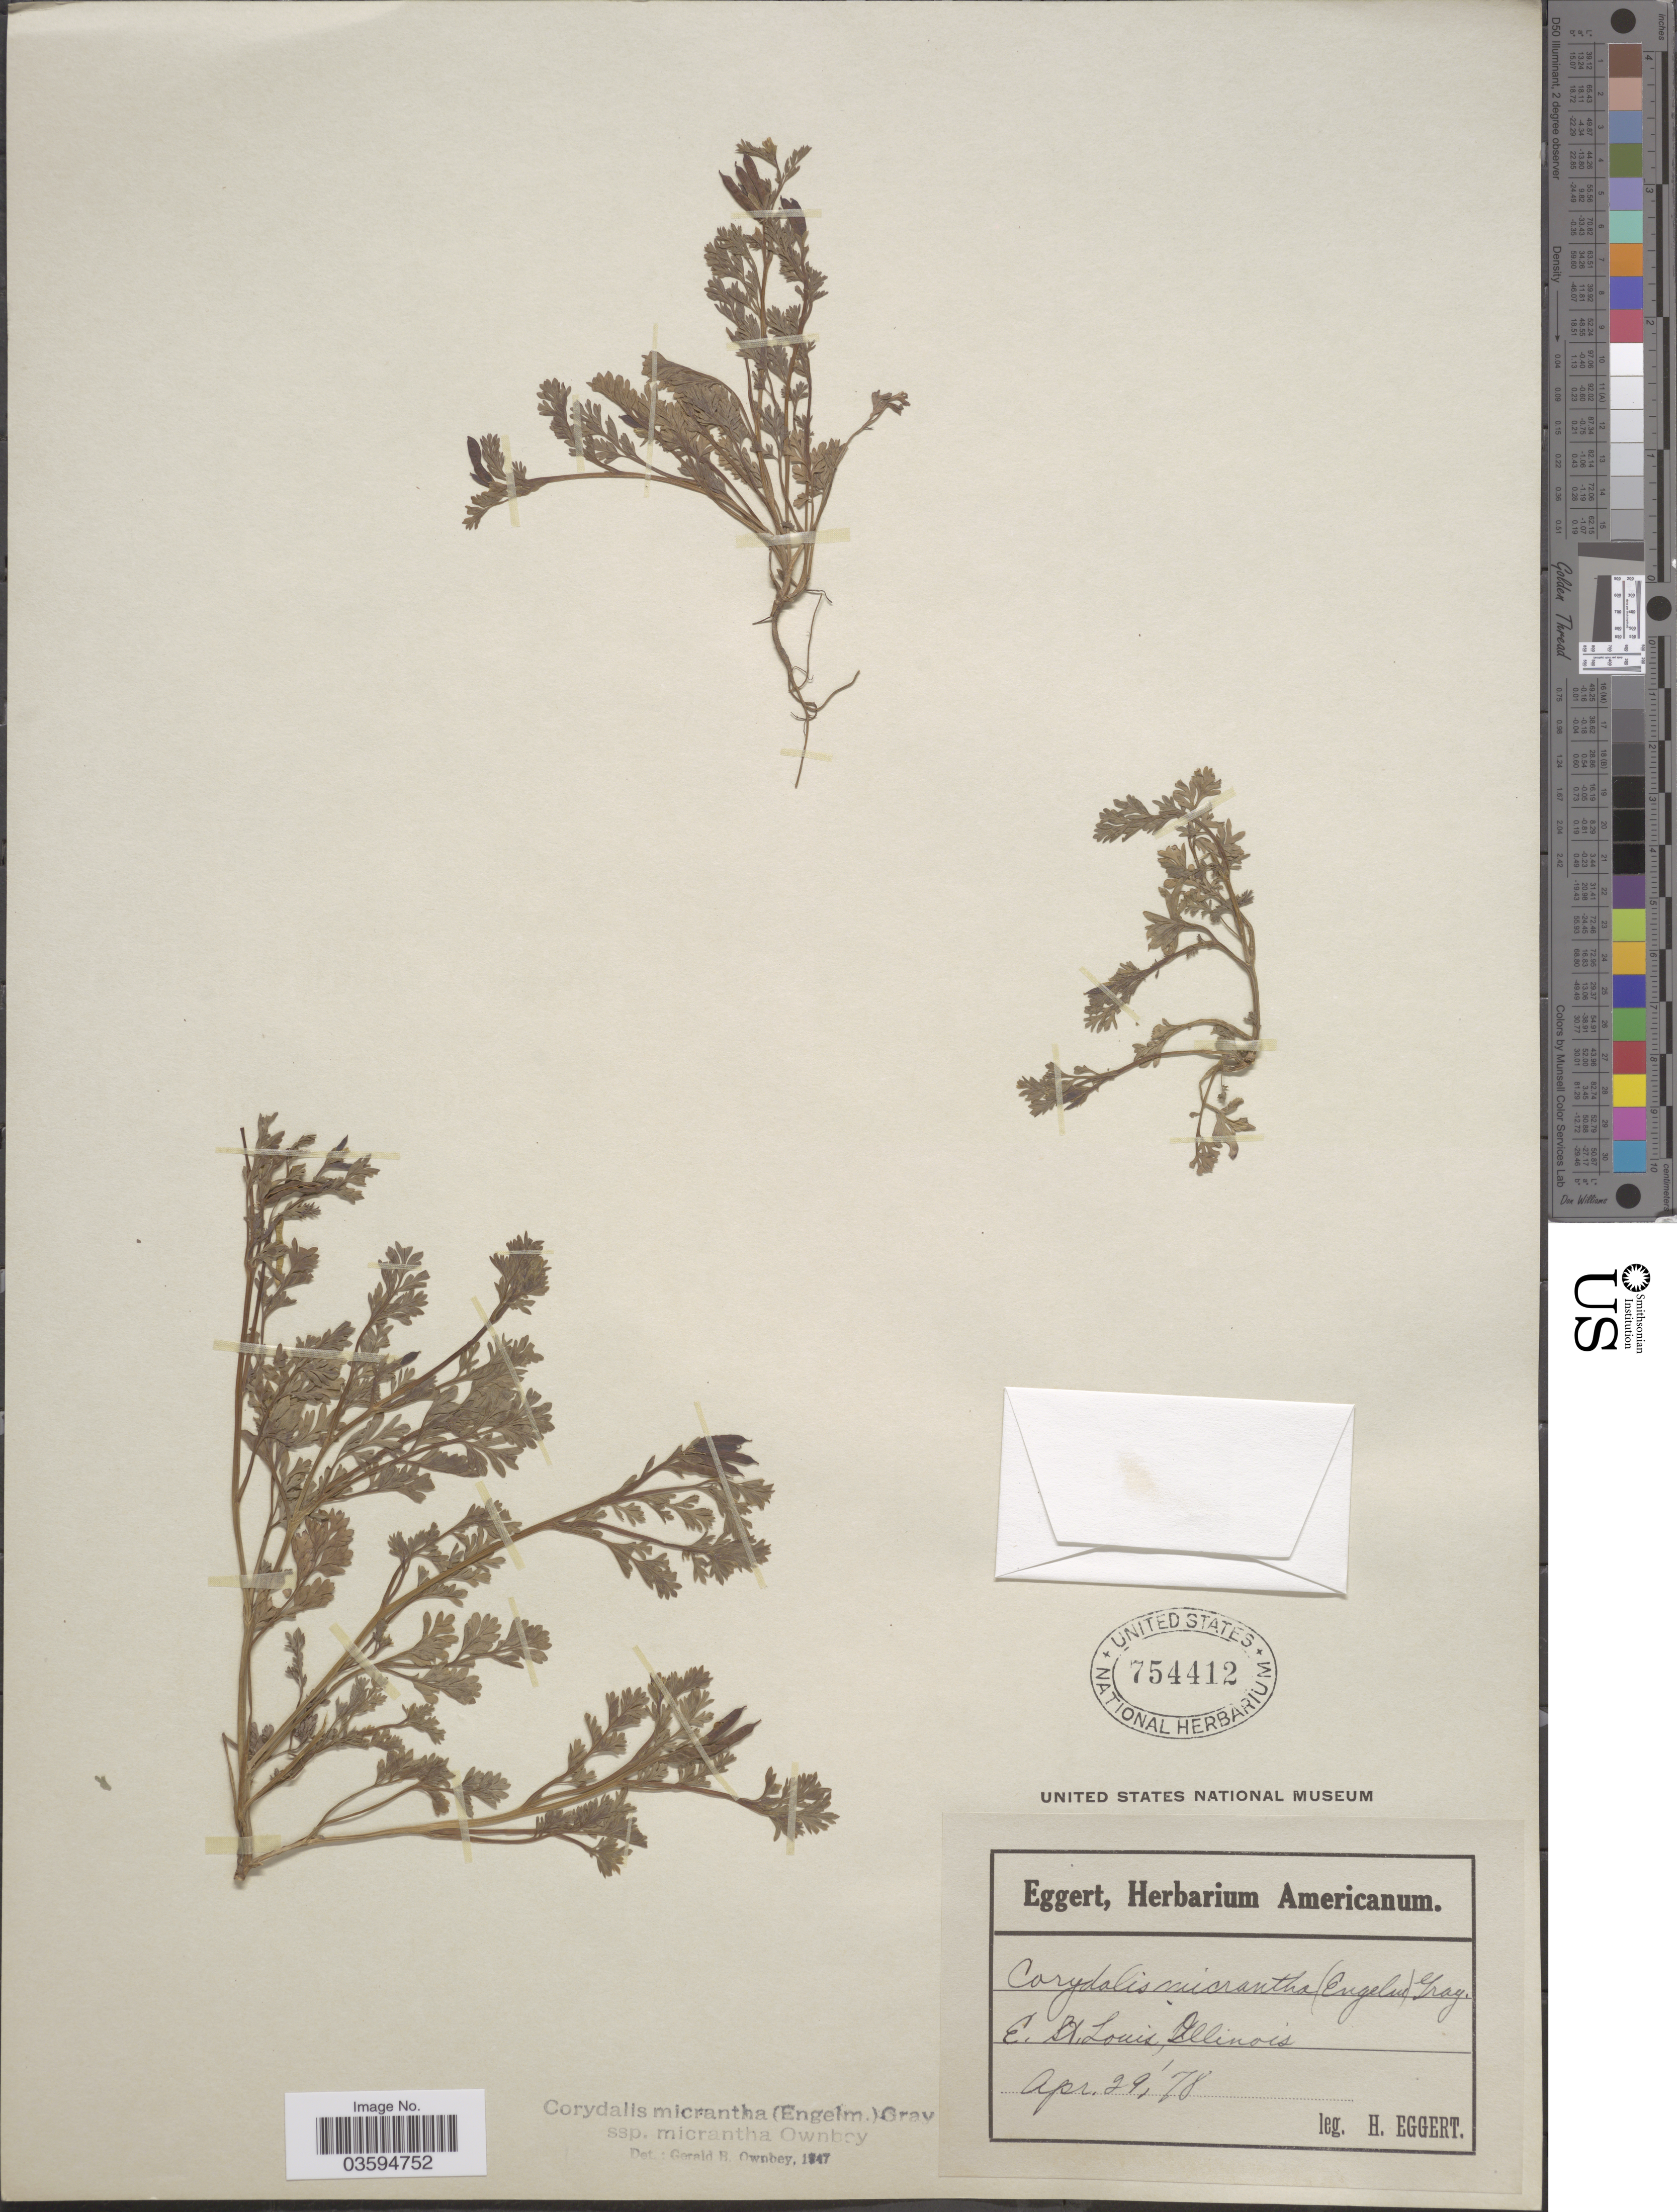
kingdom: Plantae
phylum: Tracheophyta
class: Magnoliopsida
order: Ranunculales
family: Papaveraceae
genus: Corydalis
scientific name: Corydalis micrantha subsp. micrantha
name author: (Engelm. & A. Gray) A. Gray & J.M. Coult.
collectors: H. Eggert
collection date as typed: Transcribed d/m/y: 29/4/78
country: United States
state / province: Illinois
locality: E. St. Louis.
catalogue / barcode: US 754412